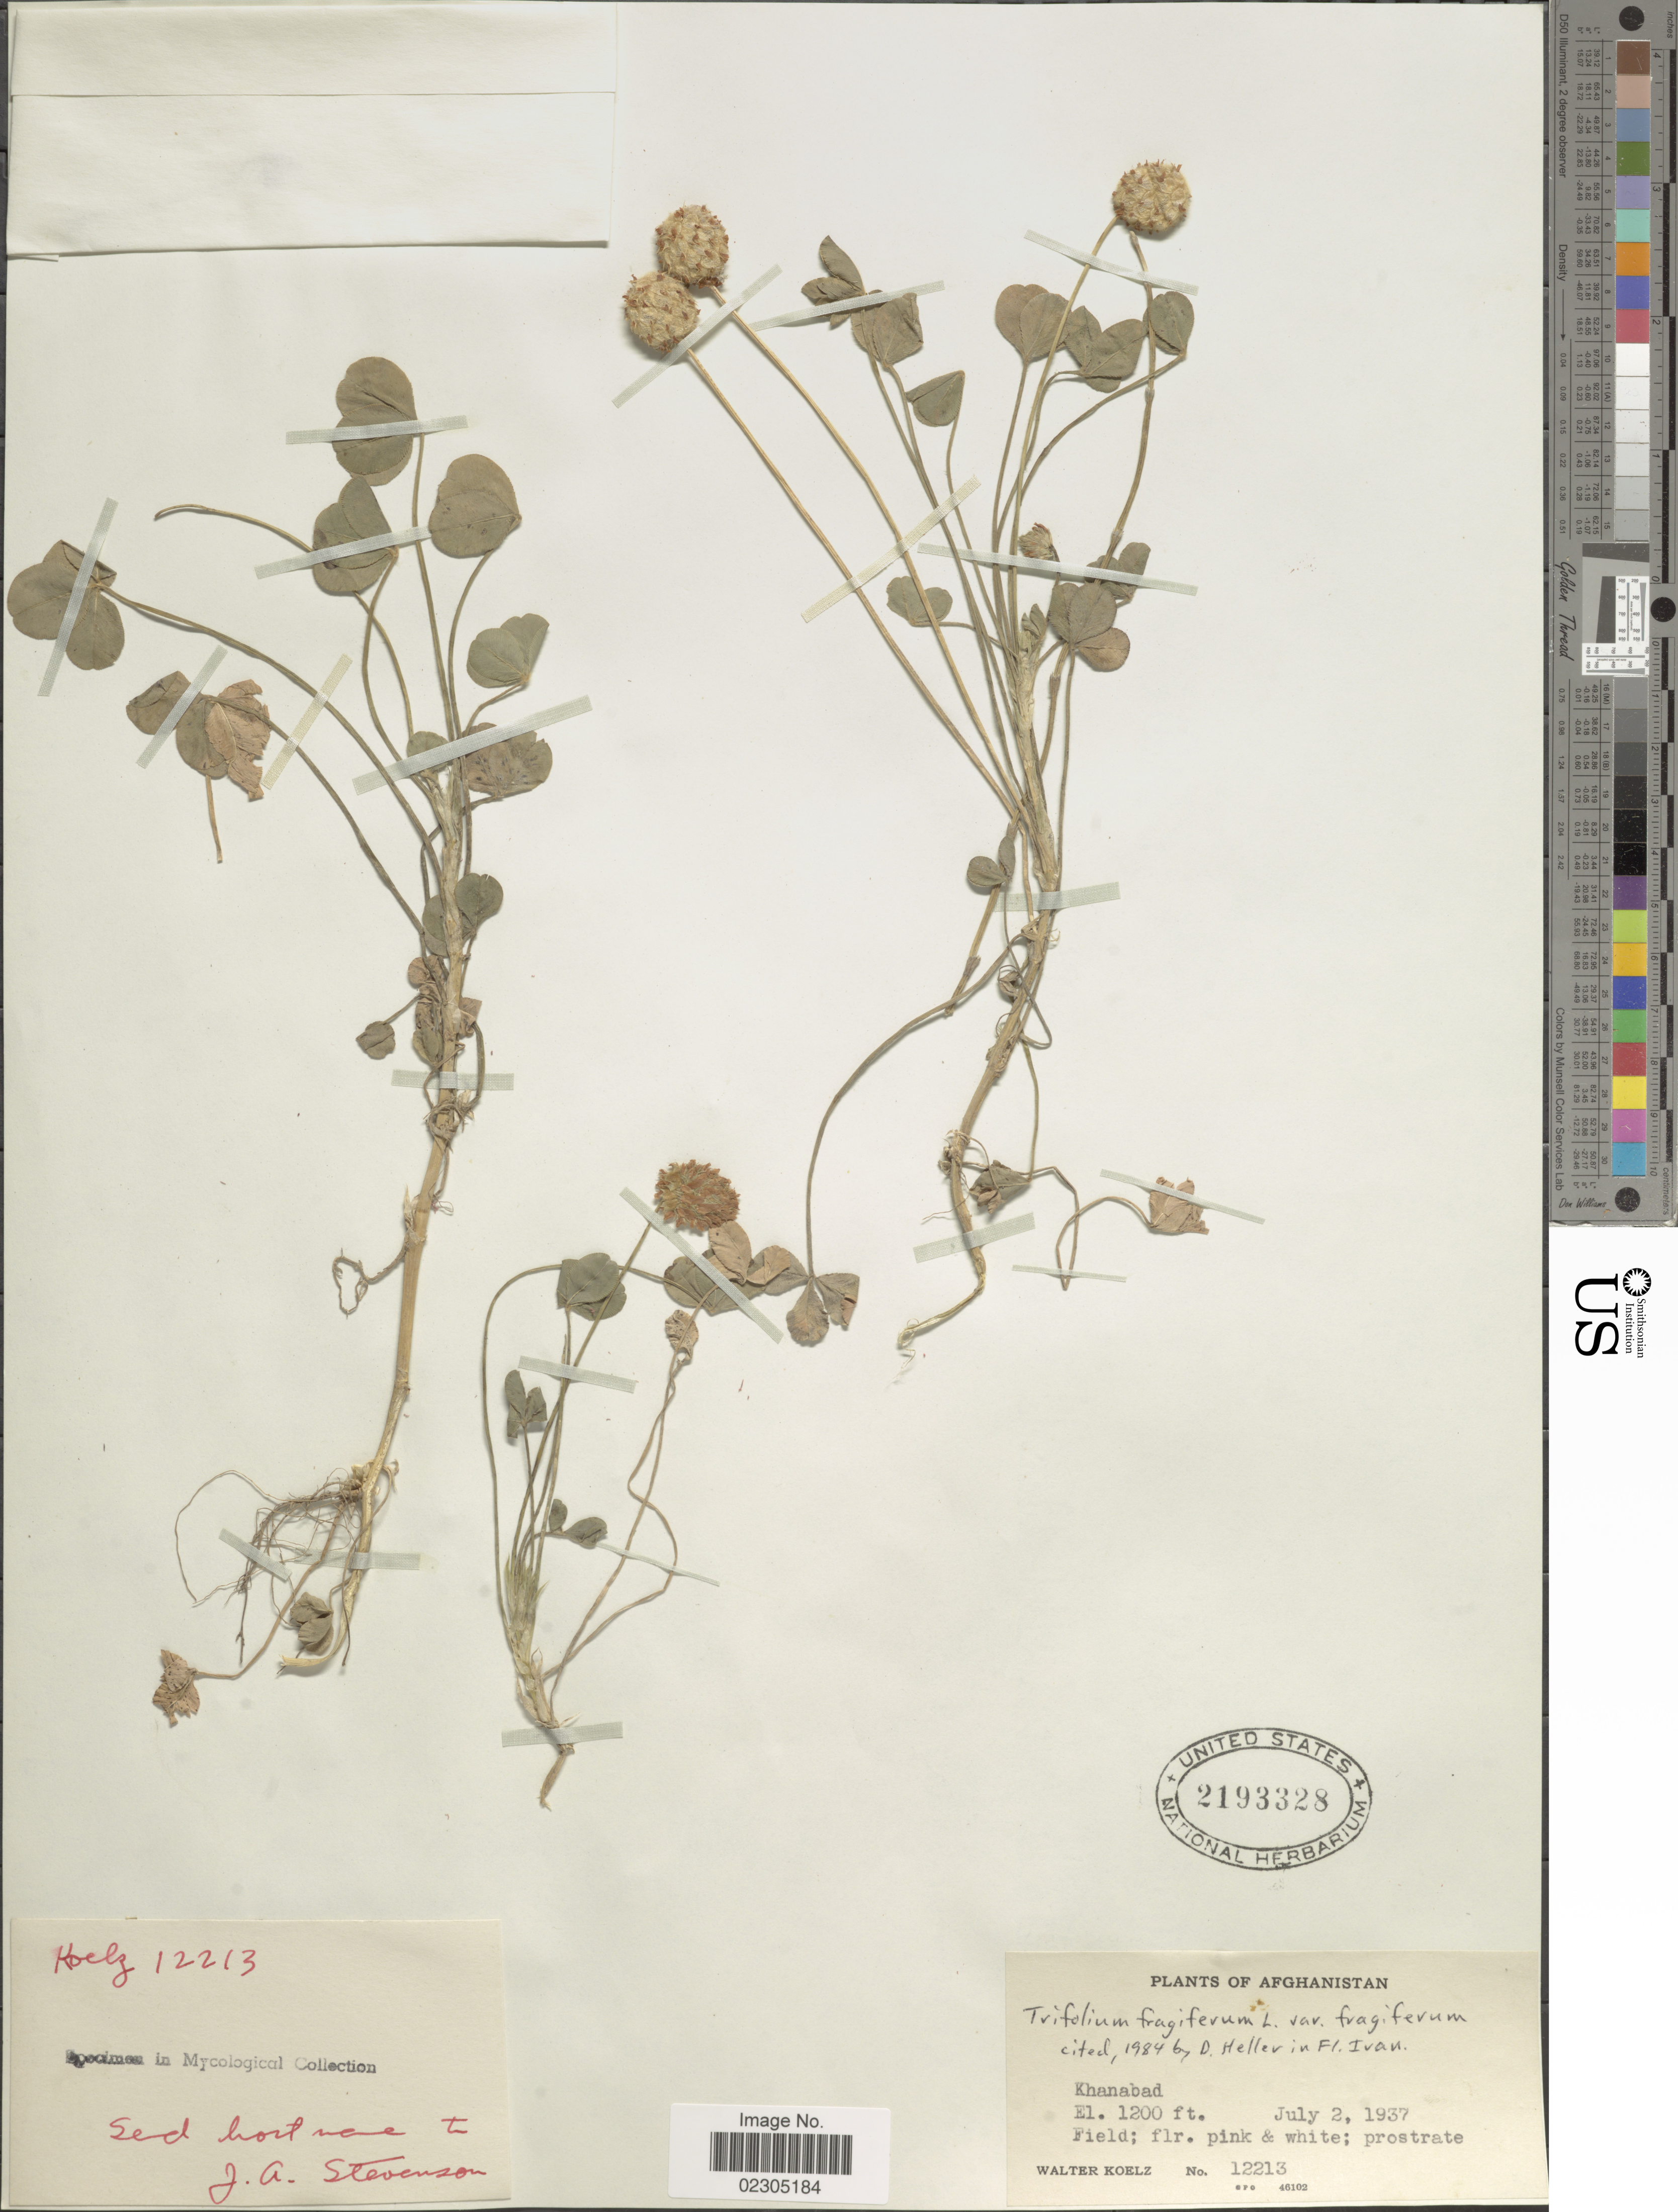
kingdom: Plantae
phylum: Tracheophyta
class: Magnoliopsida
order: Fabales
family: Fabaceae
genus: Trifolium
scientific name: Trifolium fragiferum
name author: L.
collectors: W. N. Koelz & J. A. Stevenson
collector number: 12213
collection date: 1937-07-02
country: Afghanistan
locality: Khanabad.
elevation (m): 366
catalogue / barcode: US 2193328